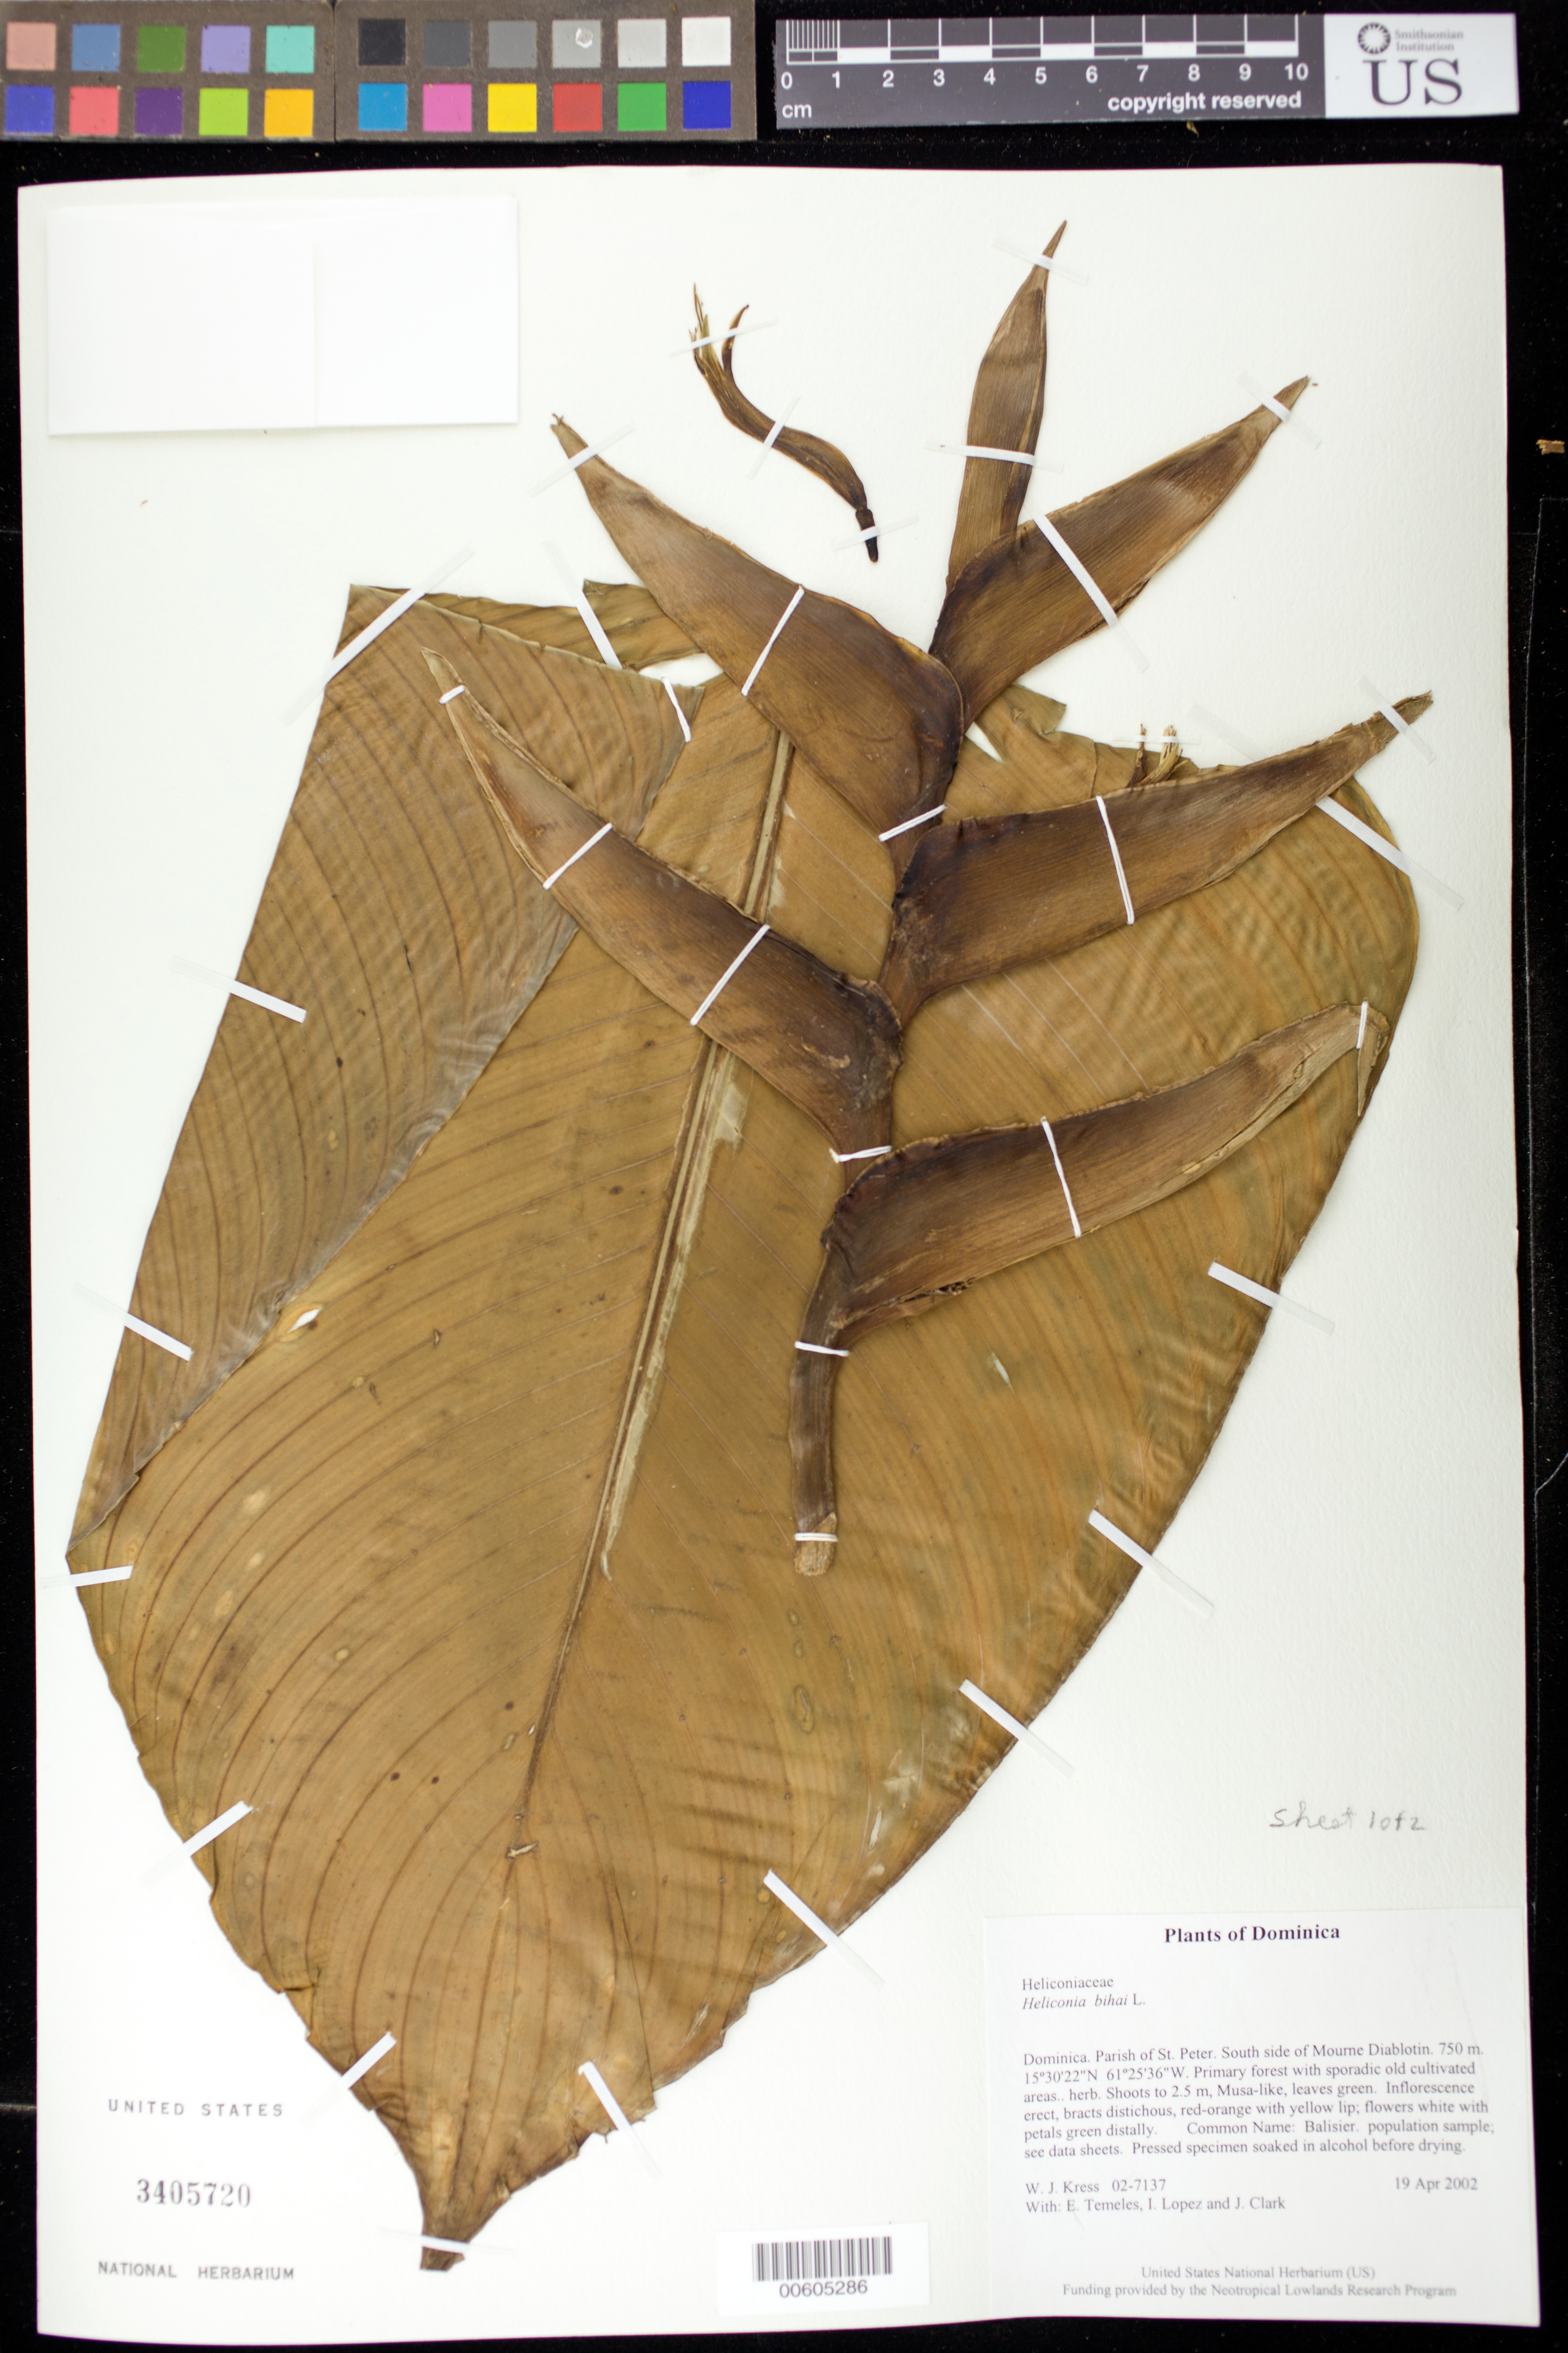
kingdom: Plantae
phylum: Tracheophyta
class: Liliopsida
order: Zingiberales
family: Heliconiaceae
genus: Heliconia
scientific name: Heliconia bihai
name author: (L.) L.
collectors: W. J. Kress, E. Temeles, J. L. Clark & I. C. Lopez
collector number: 02-7137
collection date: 2002-04-19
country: Dominica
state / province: St. Peter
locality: South side of Mourne Diablotin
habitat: Primary forest with sporadic old cultivated areas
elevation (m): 750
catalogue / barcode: US 3405720